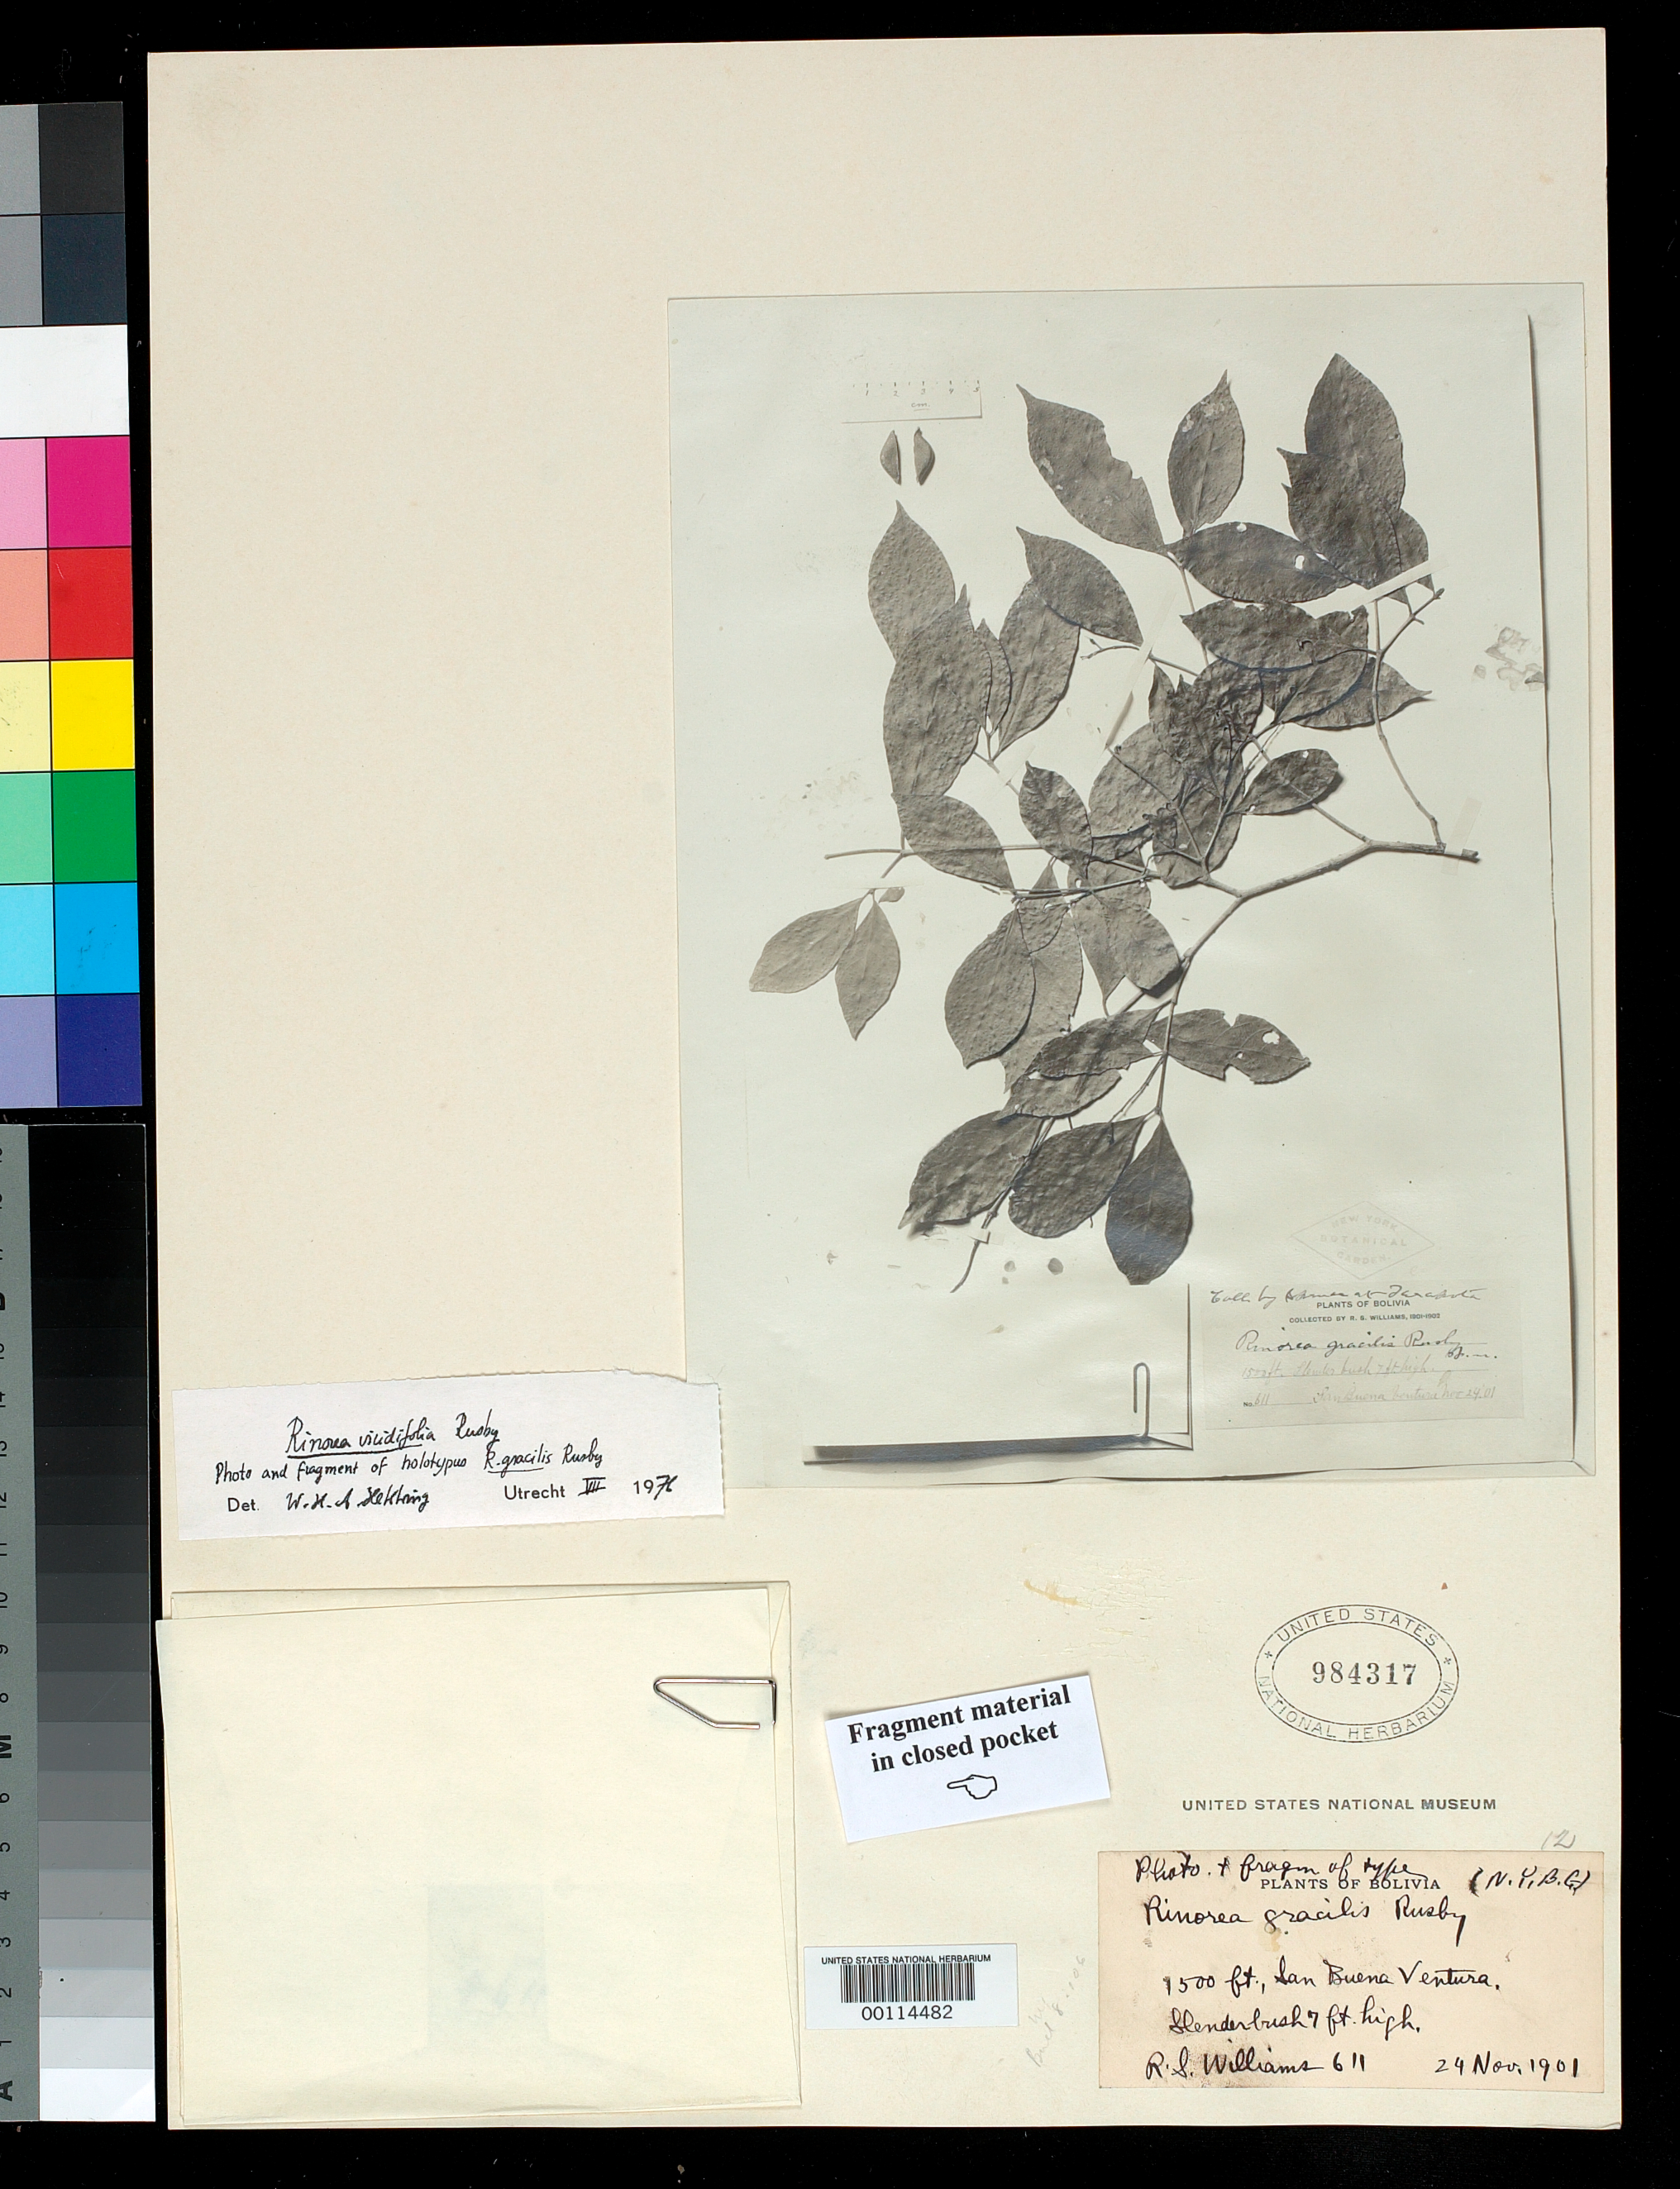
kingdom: Plantae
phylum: Tracheophyta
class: Magnoliopsida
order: Malpighiales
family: Violaceae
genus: Rinorea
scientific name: Rinorea gracilis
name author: Rusby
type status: Isotype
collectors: R. S. Williams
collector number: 611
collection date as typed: Nov. 24, 1901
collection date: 1901-11-24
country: Bolivia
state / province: La Paz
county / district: Iturralde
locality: San Buena Ventura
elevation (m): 457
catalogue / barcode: US 984317